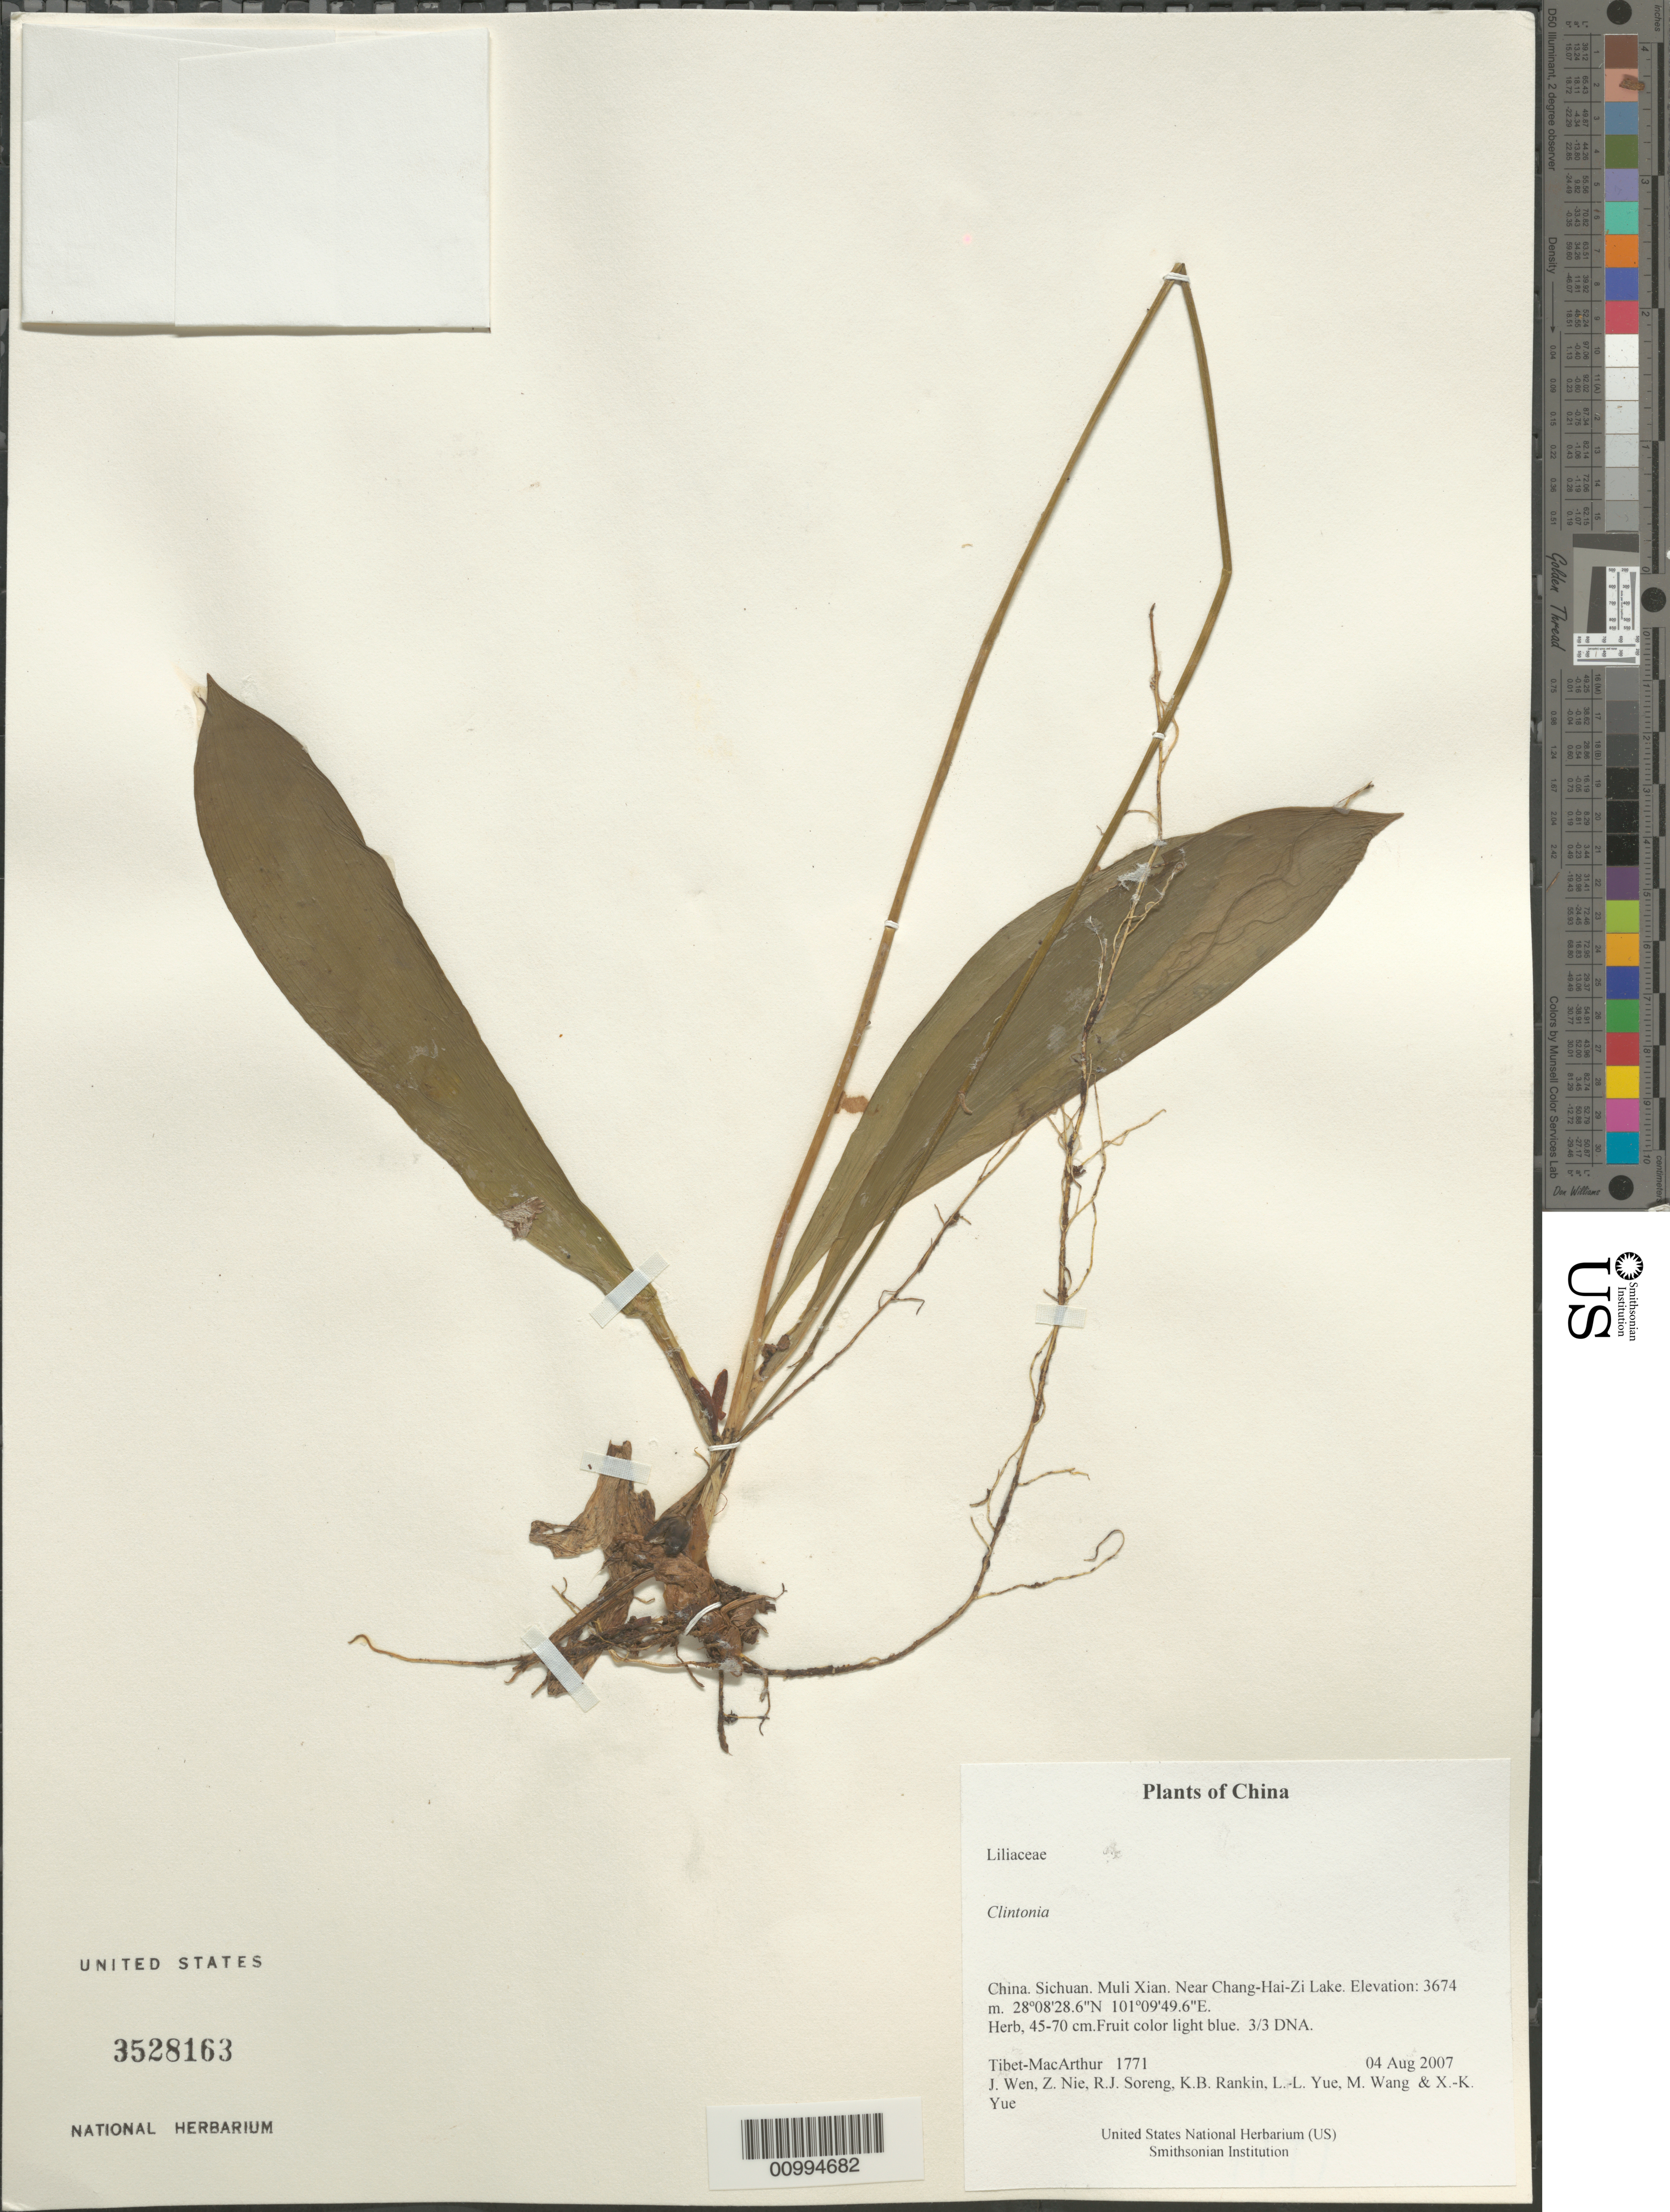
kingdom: Plantae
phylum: Tracheophyta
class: Liliopsida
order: Liliales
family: Liliaceae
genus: Clintonia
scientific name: Clintonia sp.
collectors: Tibet-MacArthur, J. Wen, Z. Nie, R. J. Soreng, K. Rankin, L. Yue, M. Wang & X. Yue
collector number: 1771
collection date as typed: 04 Aug 2007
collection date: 2007-08-04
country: China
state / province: Sichuan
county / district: Muli Xian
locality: Near Chang-Hai-Zi Lake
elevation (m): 3674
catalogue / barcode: US 3528163